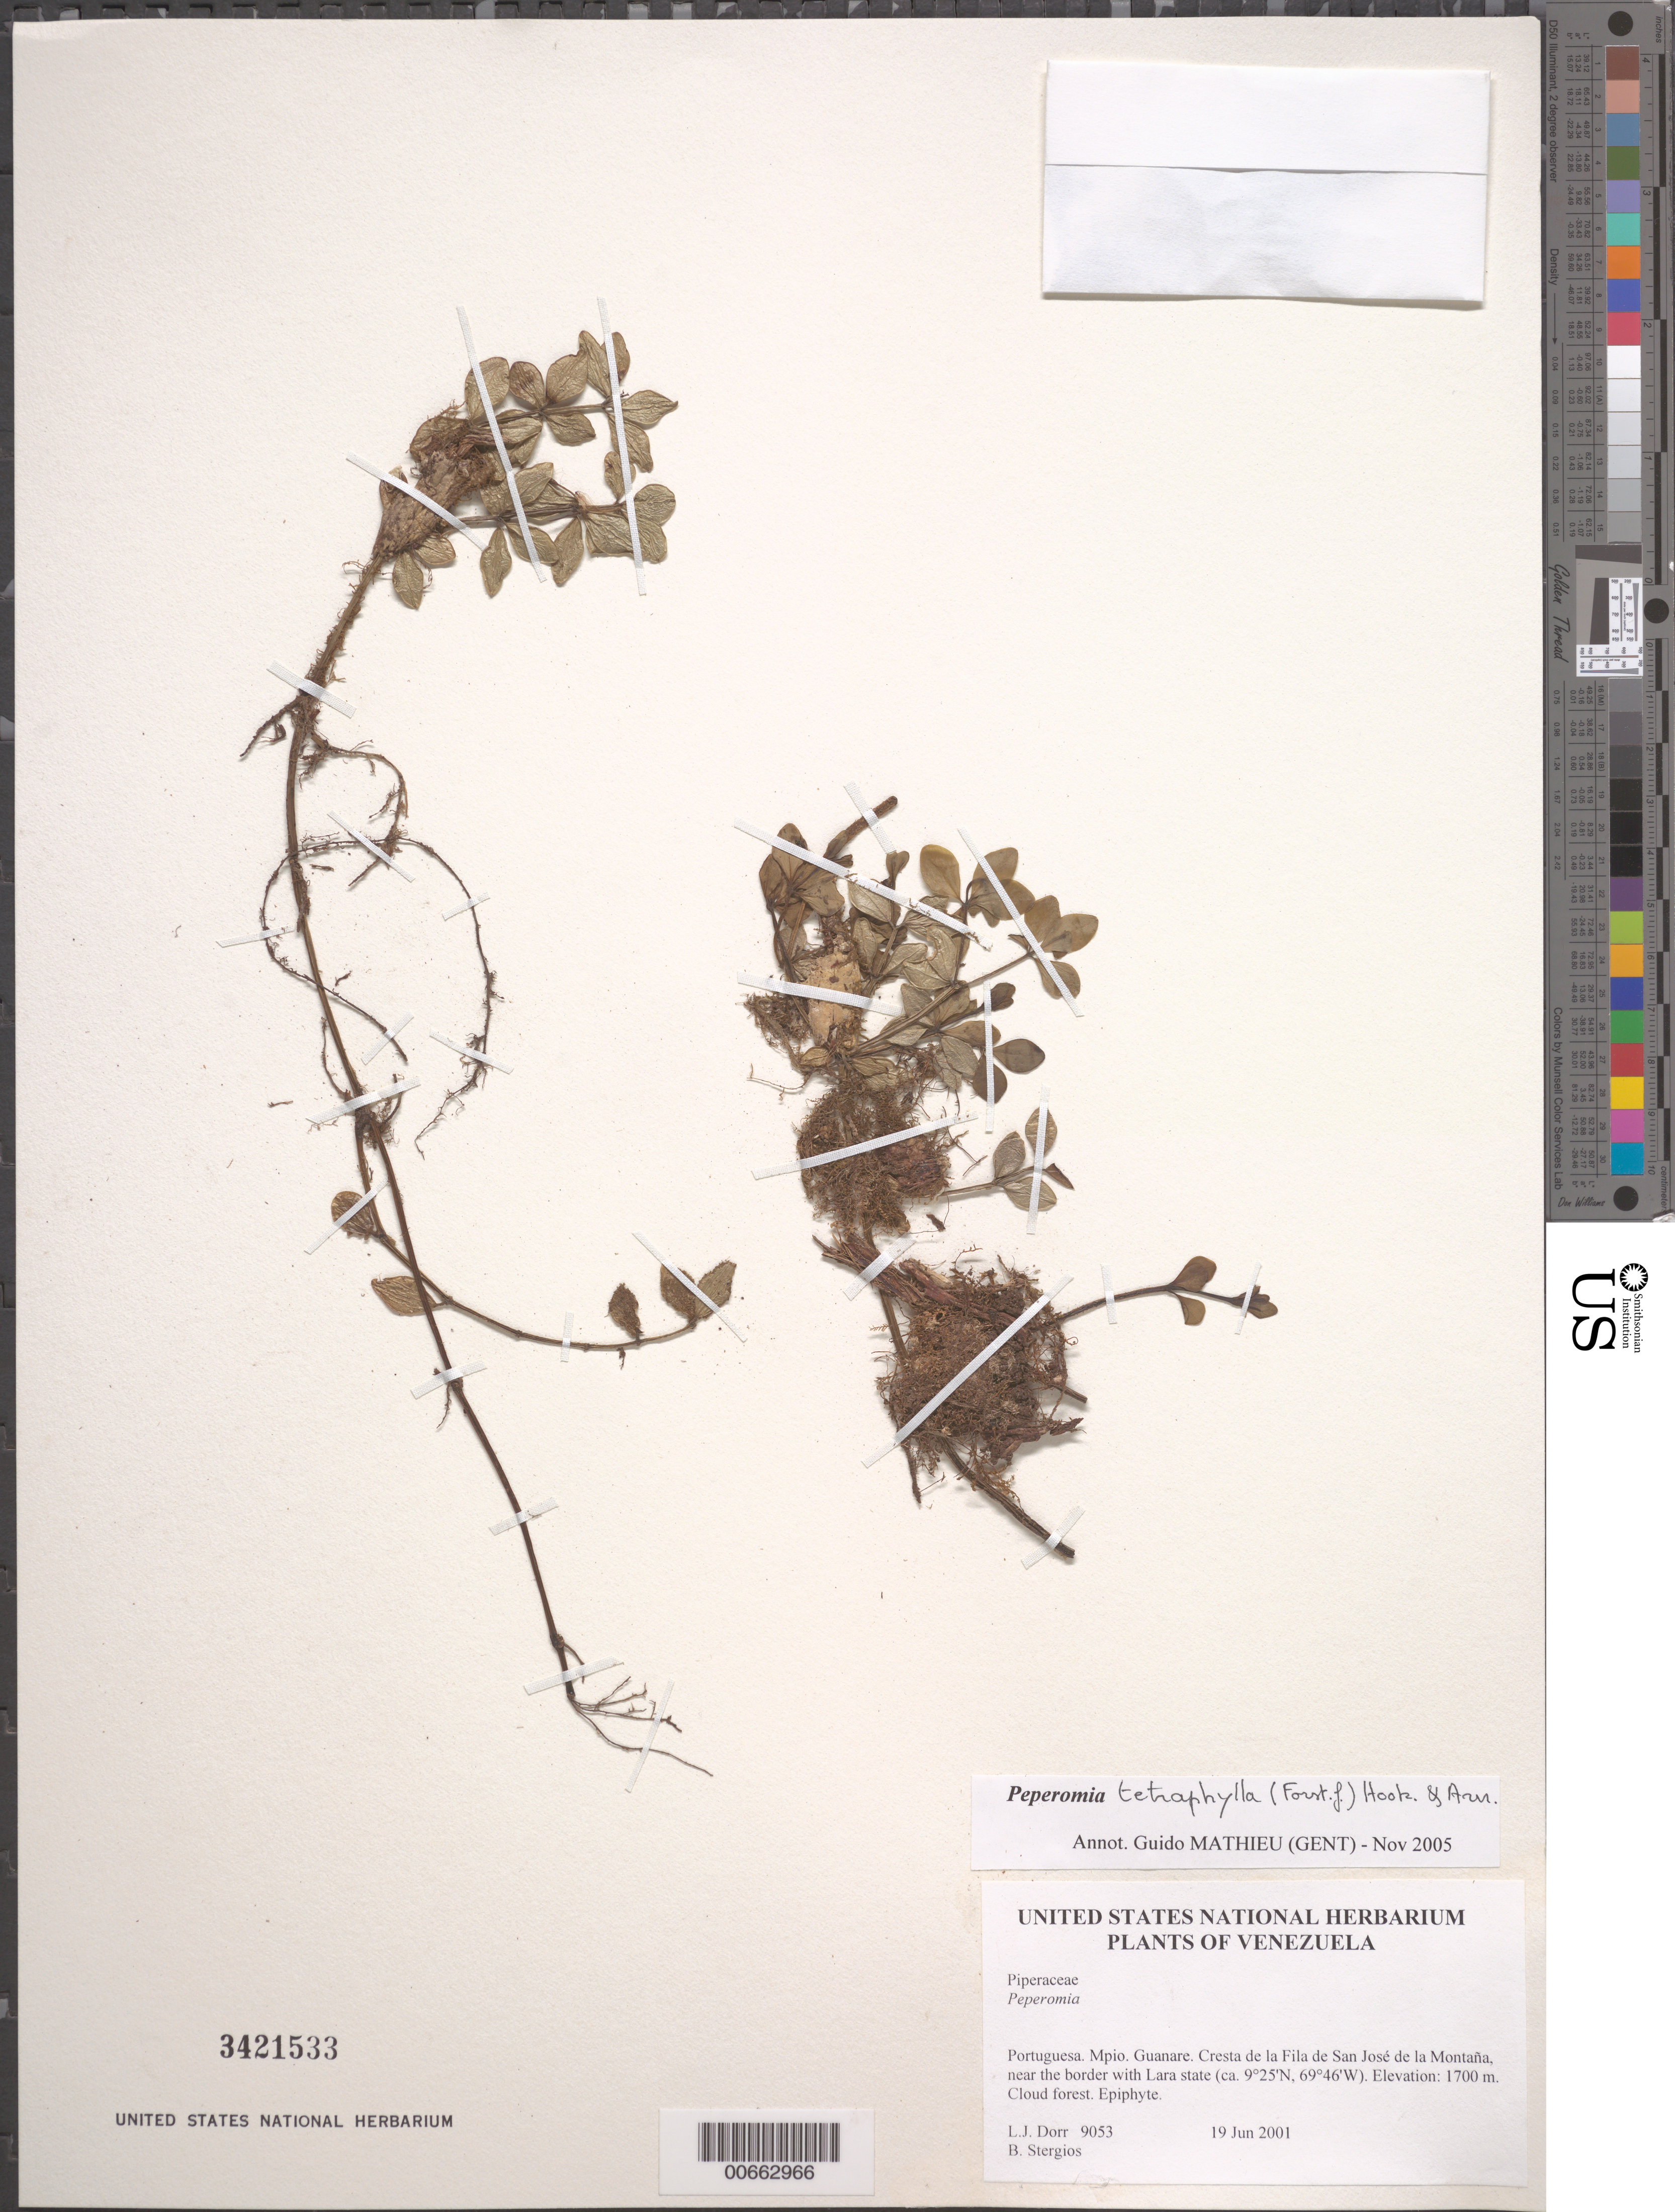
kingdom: Plantae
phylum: Tracheophyta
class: Magnoliopsida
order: Piperales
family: Piperaceae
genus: Peperomia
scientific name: Peperomia sp.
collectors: L. J. Dorr & B. G. Stergios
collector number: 9053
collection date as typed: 19 Jun 2001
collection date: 2001-06-19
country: Venezuela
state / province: Portuguesa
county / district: Guanare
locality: Cresta de la Fila de San José de la Montaña, near the border with Lara state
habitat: Cloud forest.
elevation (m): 1700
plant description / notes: PORT, US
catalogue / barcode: US 3421533